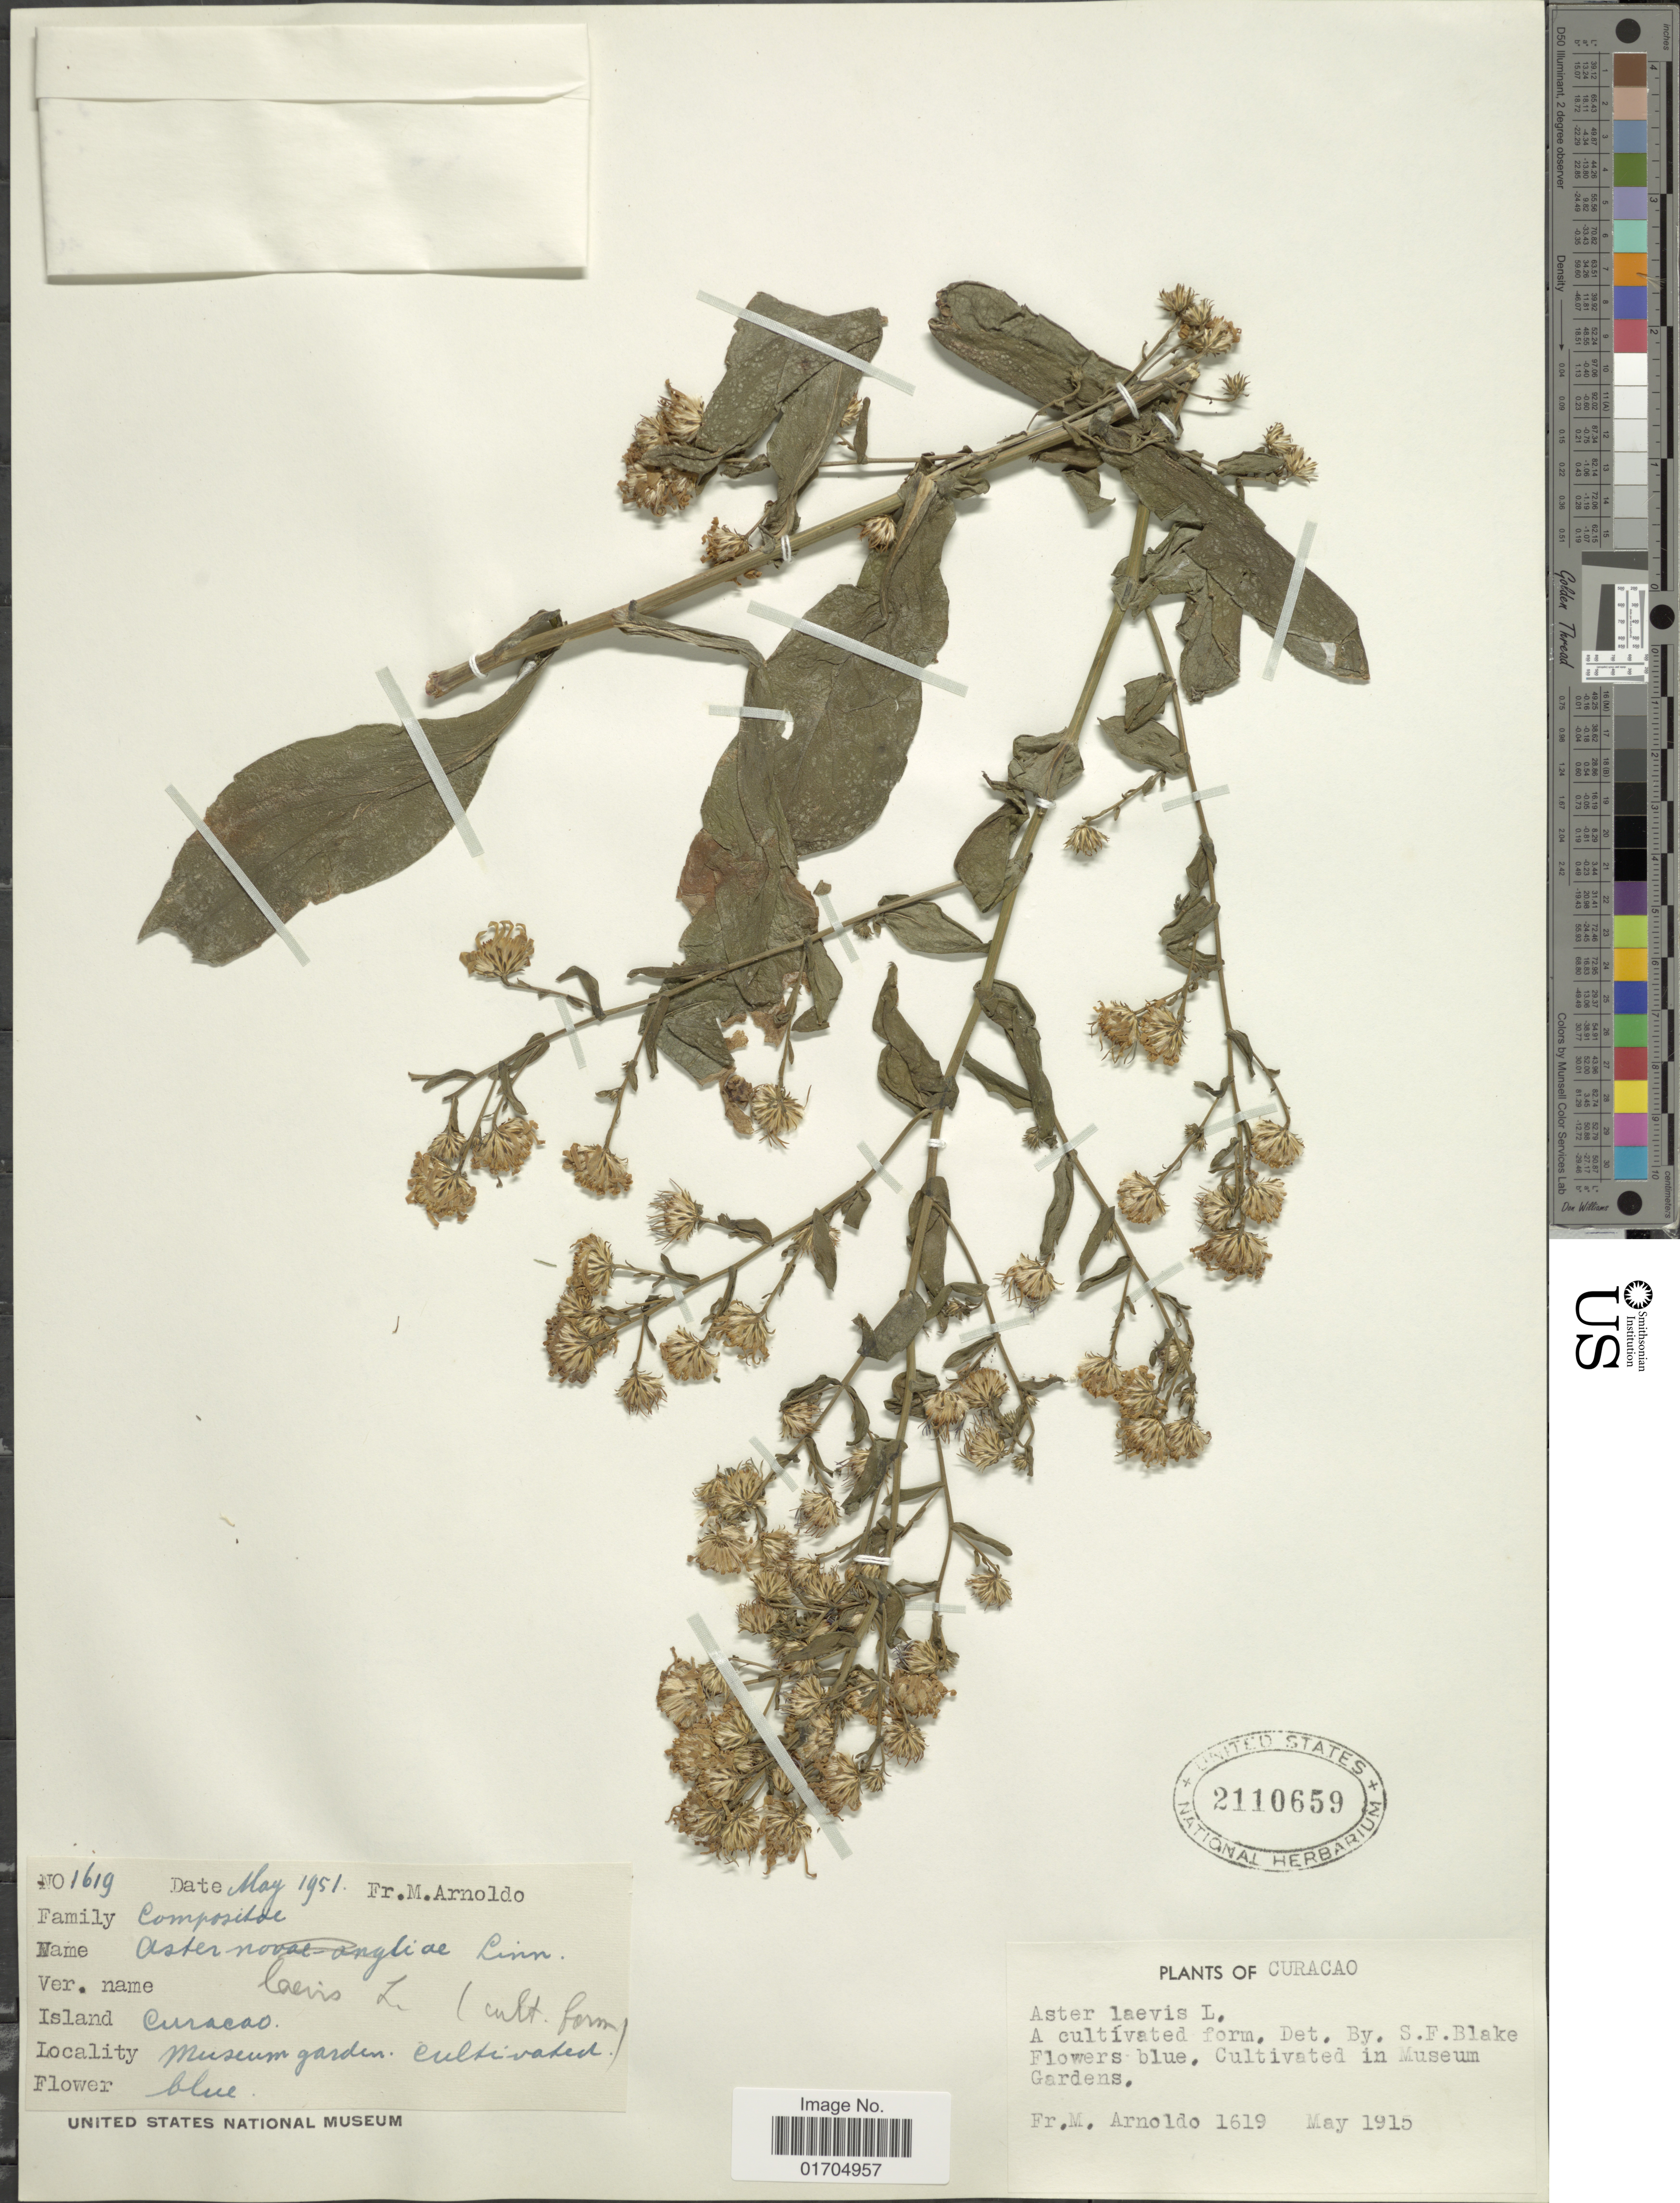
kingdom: Plantae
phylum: Tracheophyta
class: Magnoliopsida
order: Asterales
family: Asteraceae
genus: Symphyotrichum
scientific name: Symphyotrichum laeve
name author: (L.) Á. Löve & D. Löve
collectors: N. Arnoldo-Broeders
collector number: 1619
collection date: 1915-05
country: Curaçao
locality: Cultivated in Museum Gardens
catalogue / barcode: US 2110659